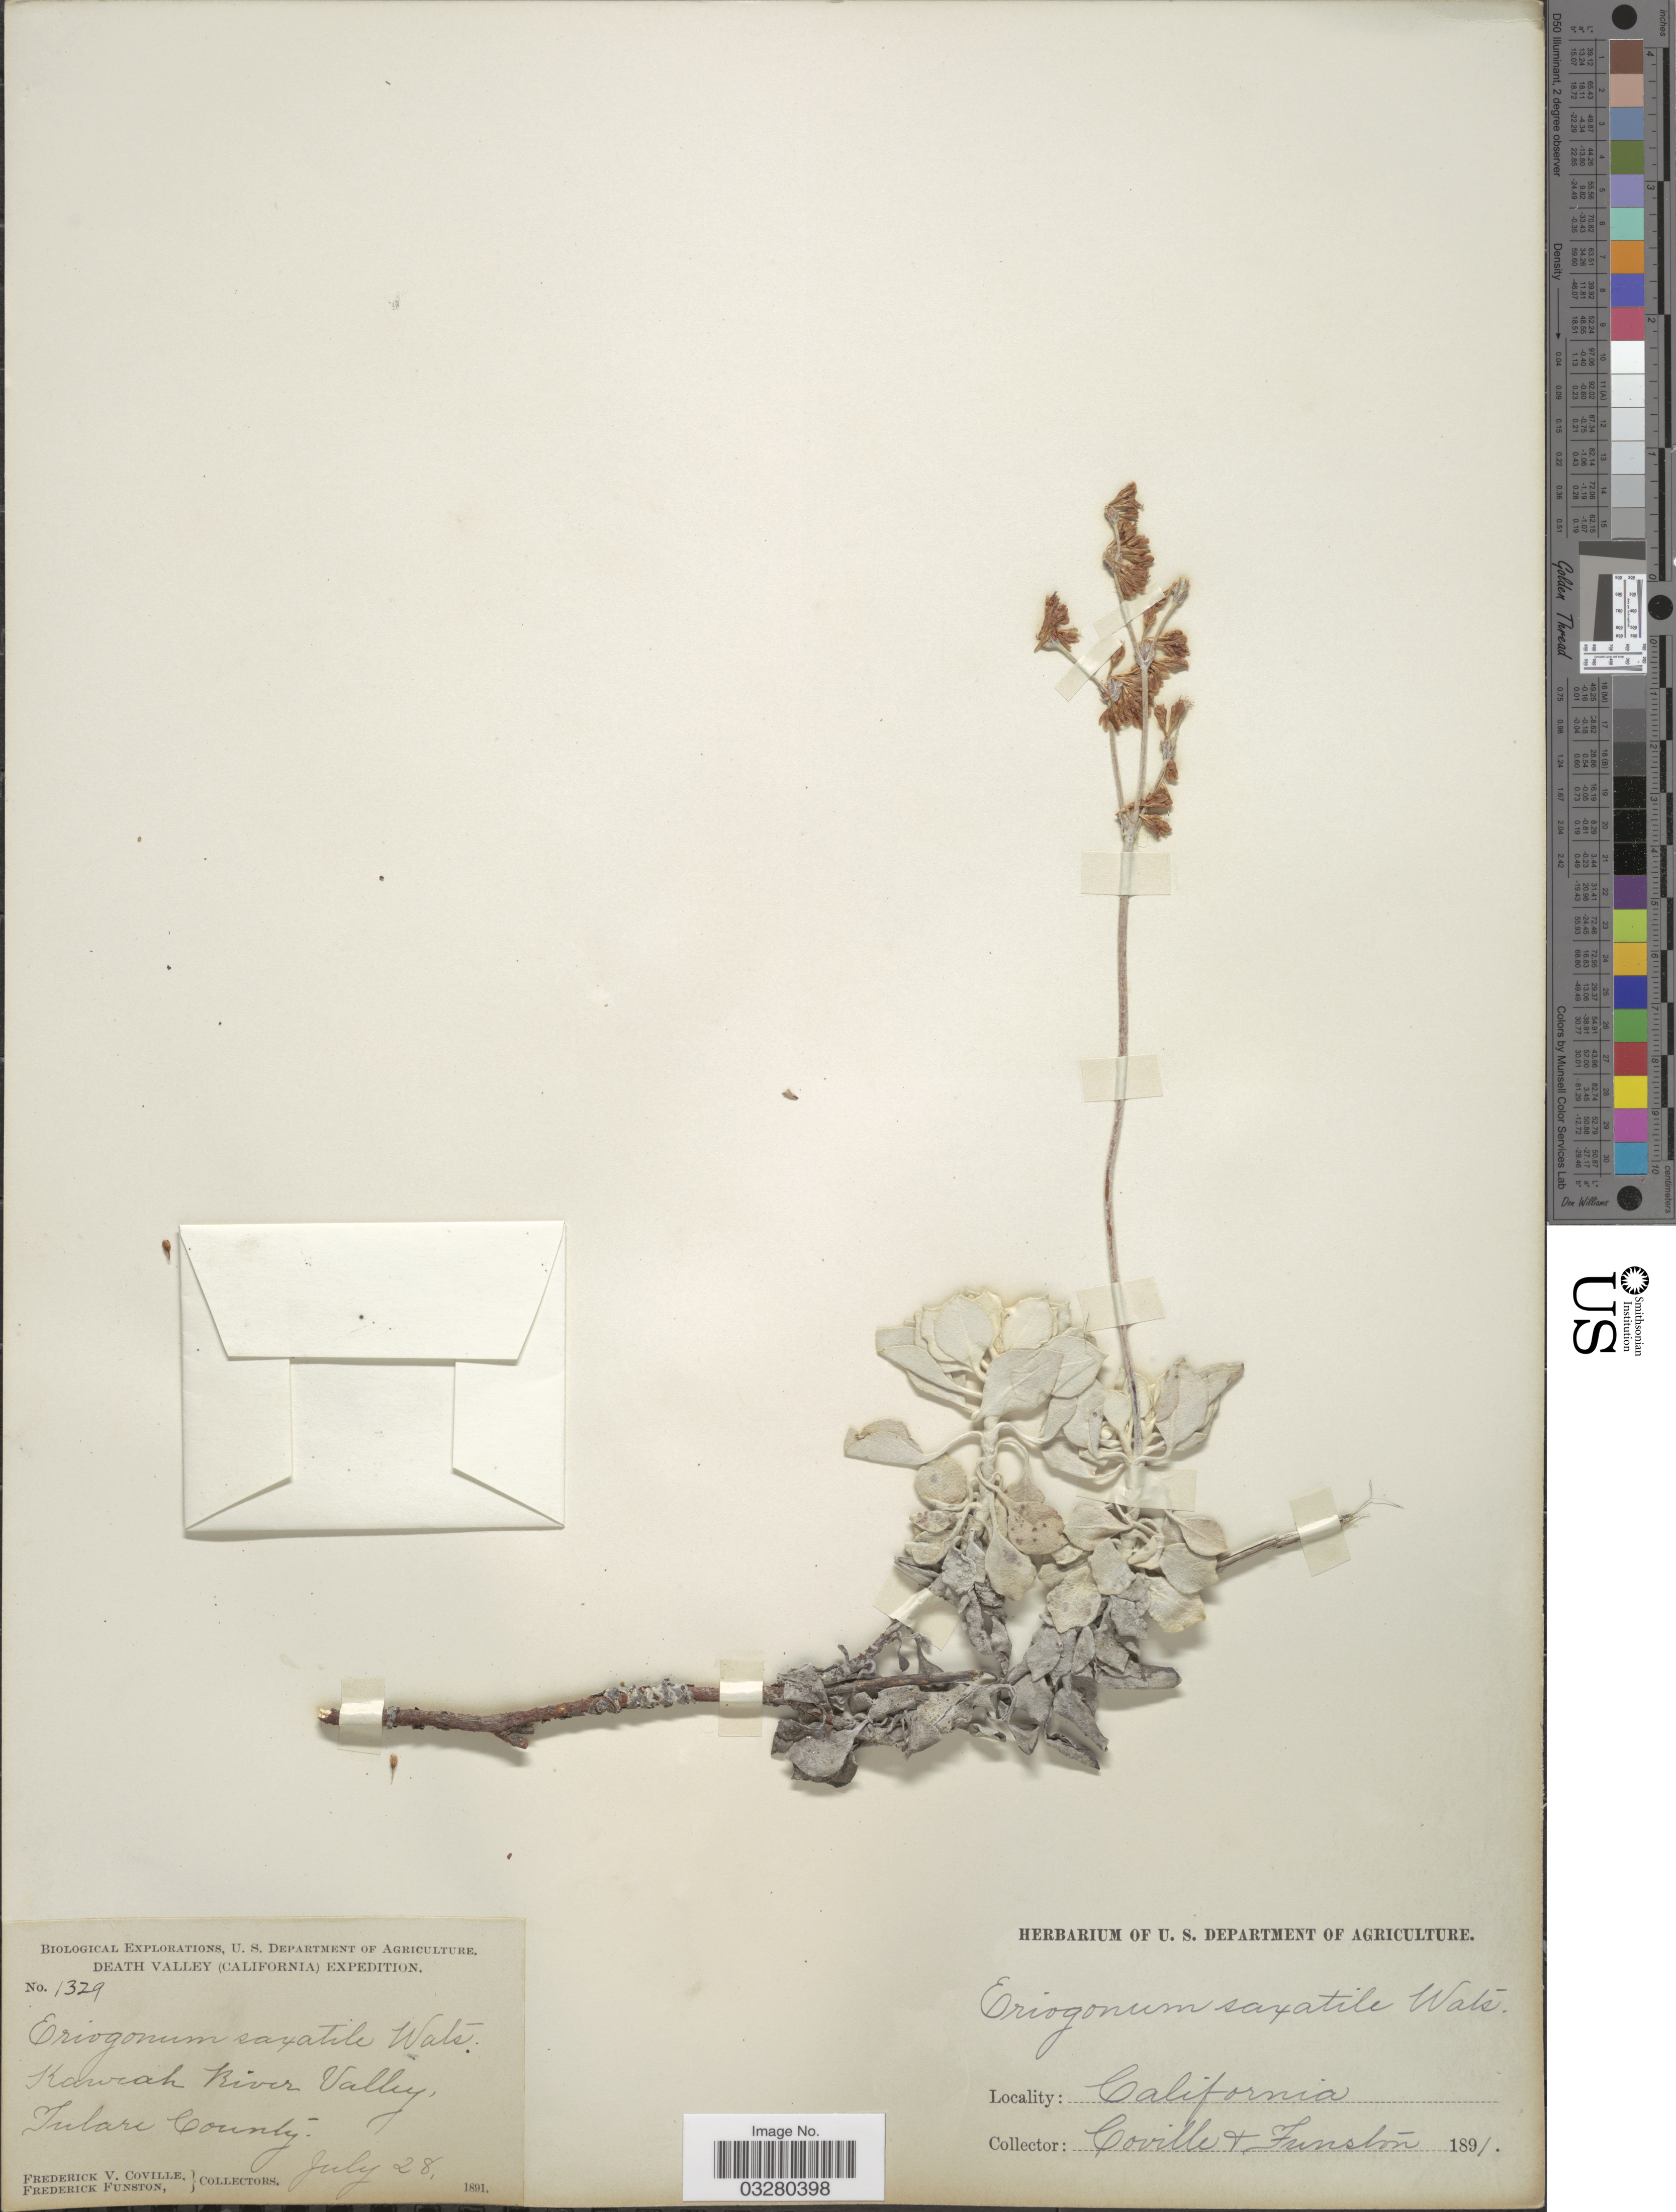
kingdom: Plantae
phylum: Tracheophyta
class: Magnoliopsida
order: Caryophyllales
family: Polygonaceae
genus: Eriogonum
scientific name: Eriogonum saxatile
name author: S. Watson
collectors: F. V. Coville & F. Funston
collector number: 1329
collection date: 1891-07-28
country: United States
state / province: California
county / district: Tulare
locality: Death Valley. Kaweah River Valley, Tulare County.